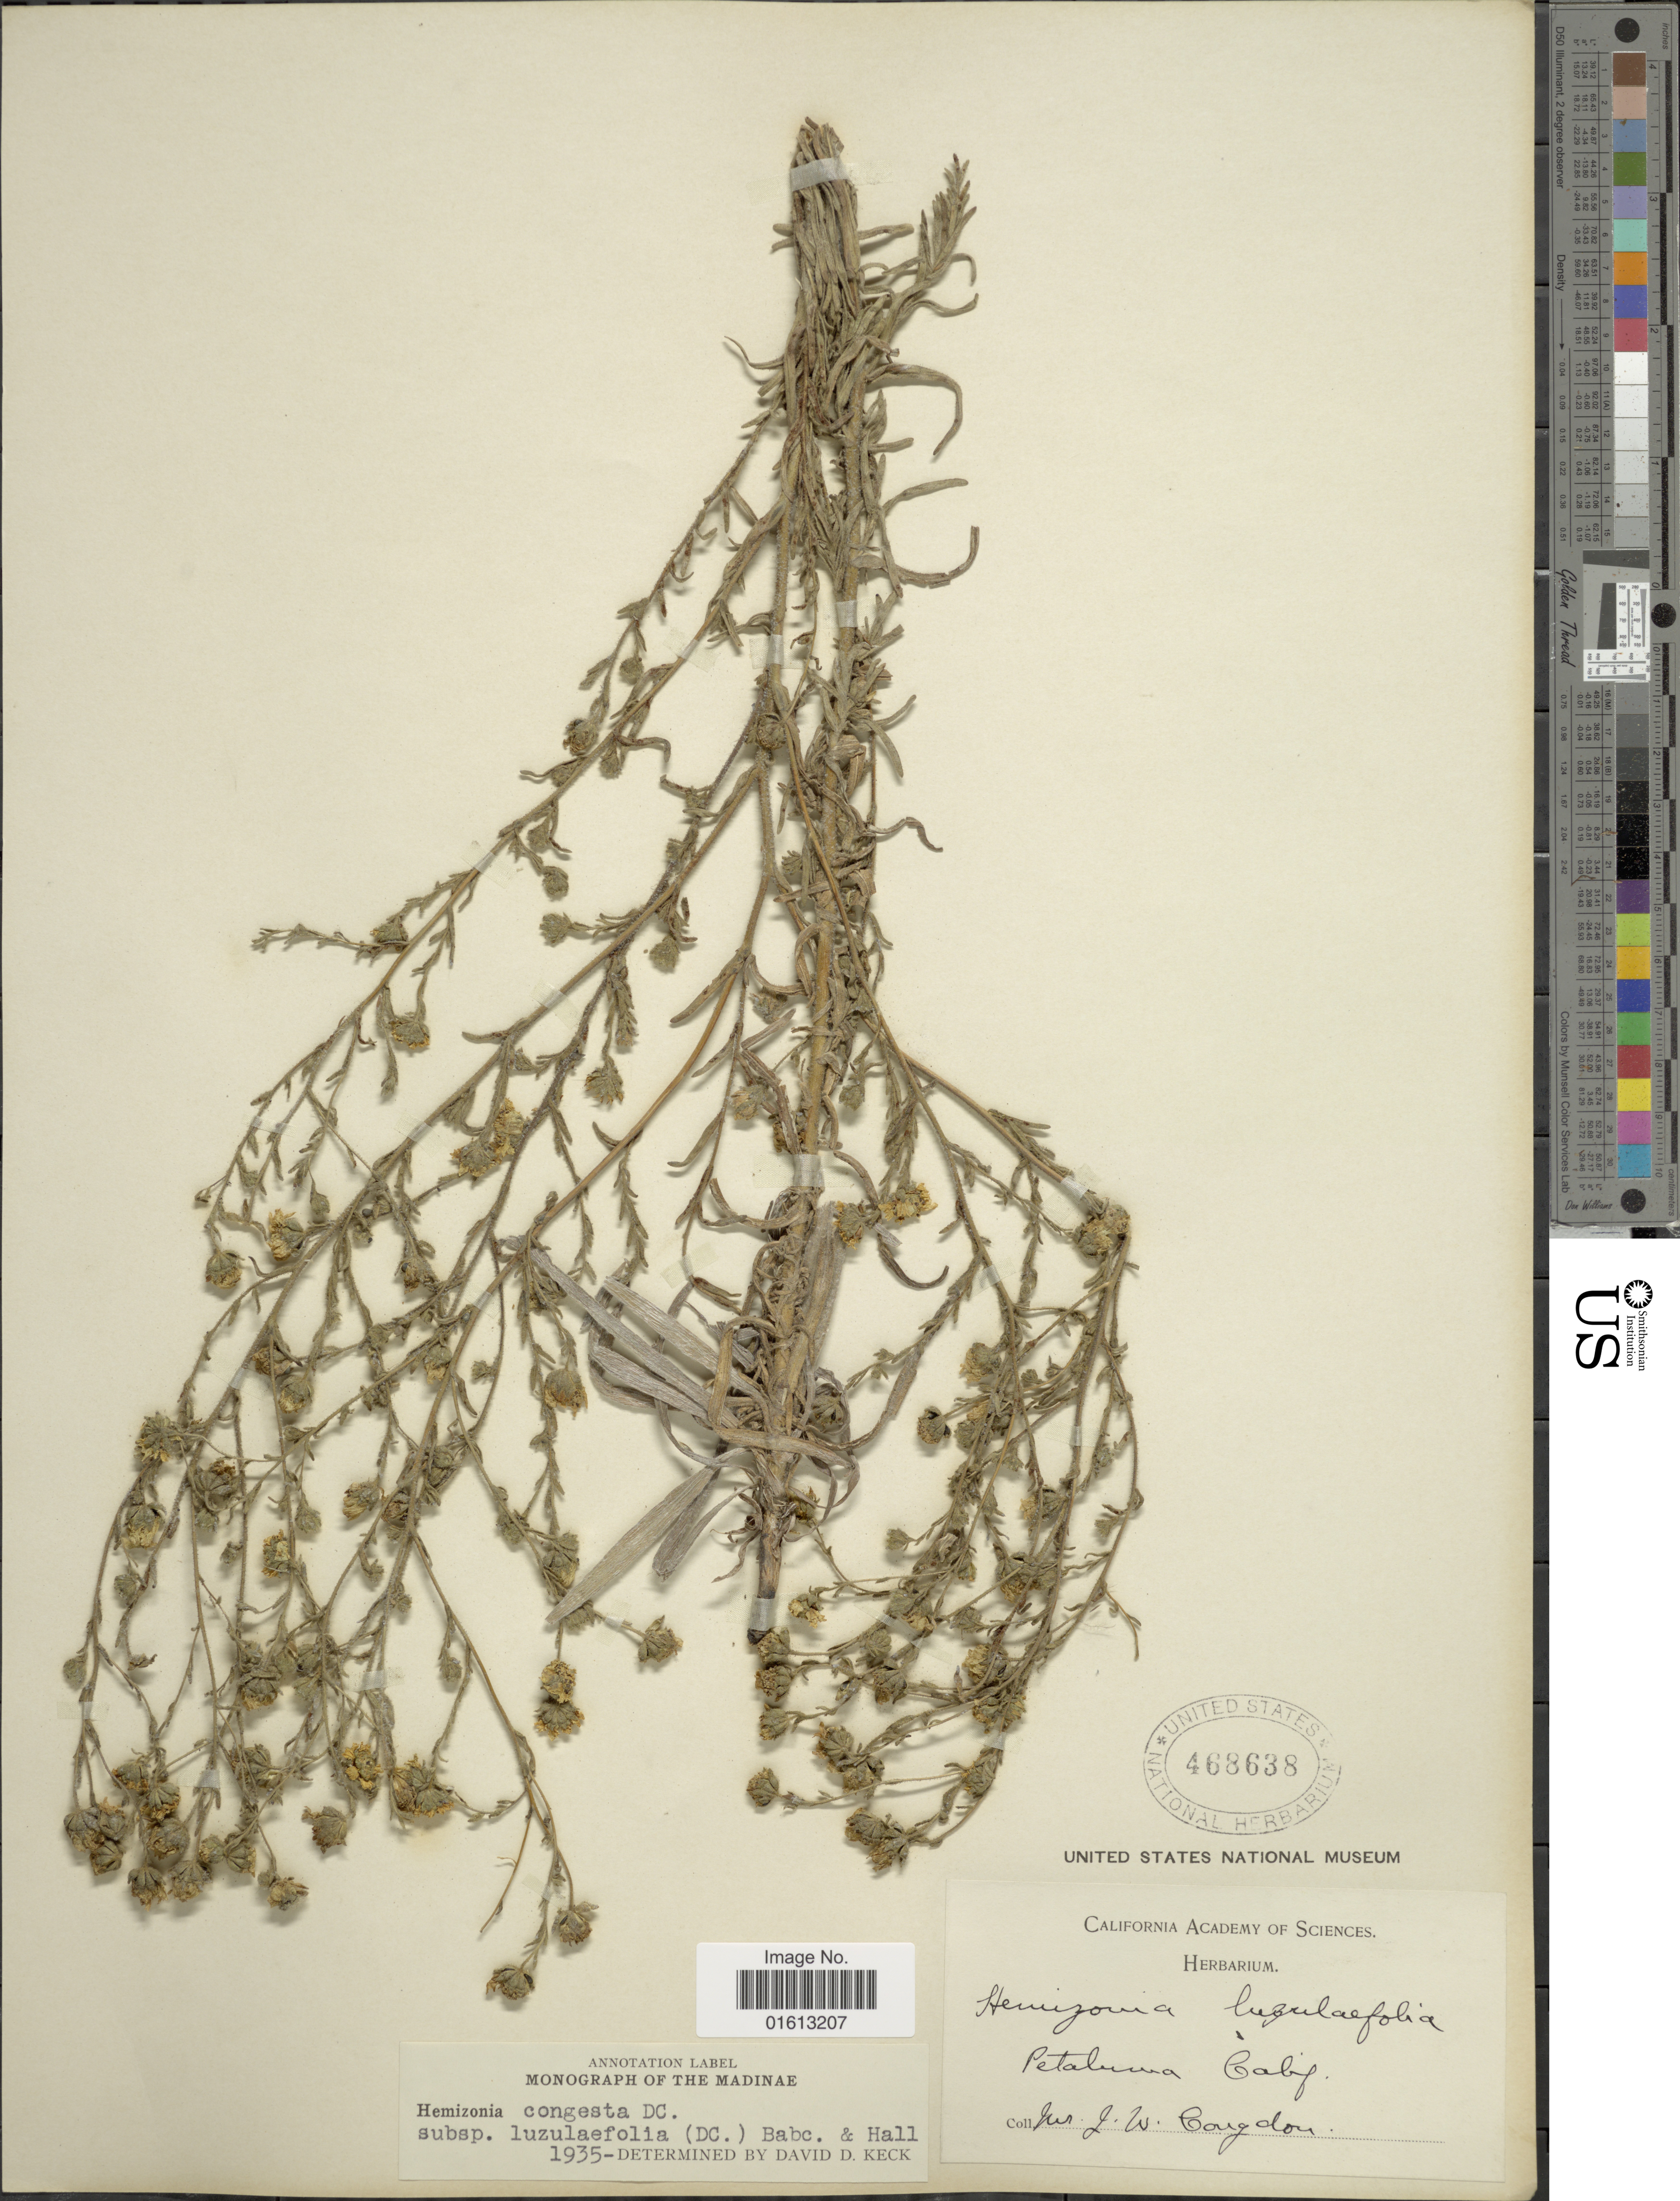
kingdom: Plantae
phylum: Tracheophyta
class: Magnoliopsida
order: Asterales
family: Asteraceae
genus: Hemizonia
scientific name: Hemizonia congesta subsp. luzulaefolia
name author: (DC.) Babc. & H.M. Hall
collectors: J. W. Congdon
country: United States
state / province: California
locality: Petaluna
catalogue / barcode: US 468638